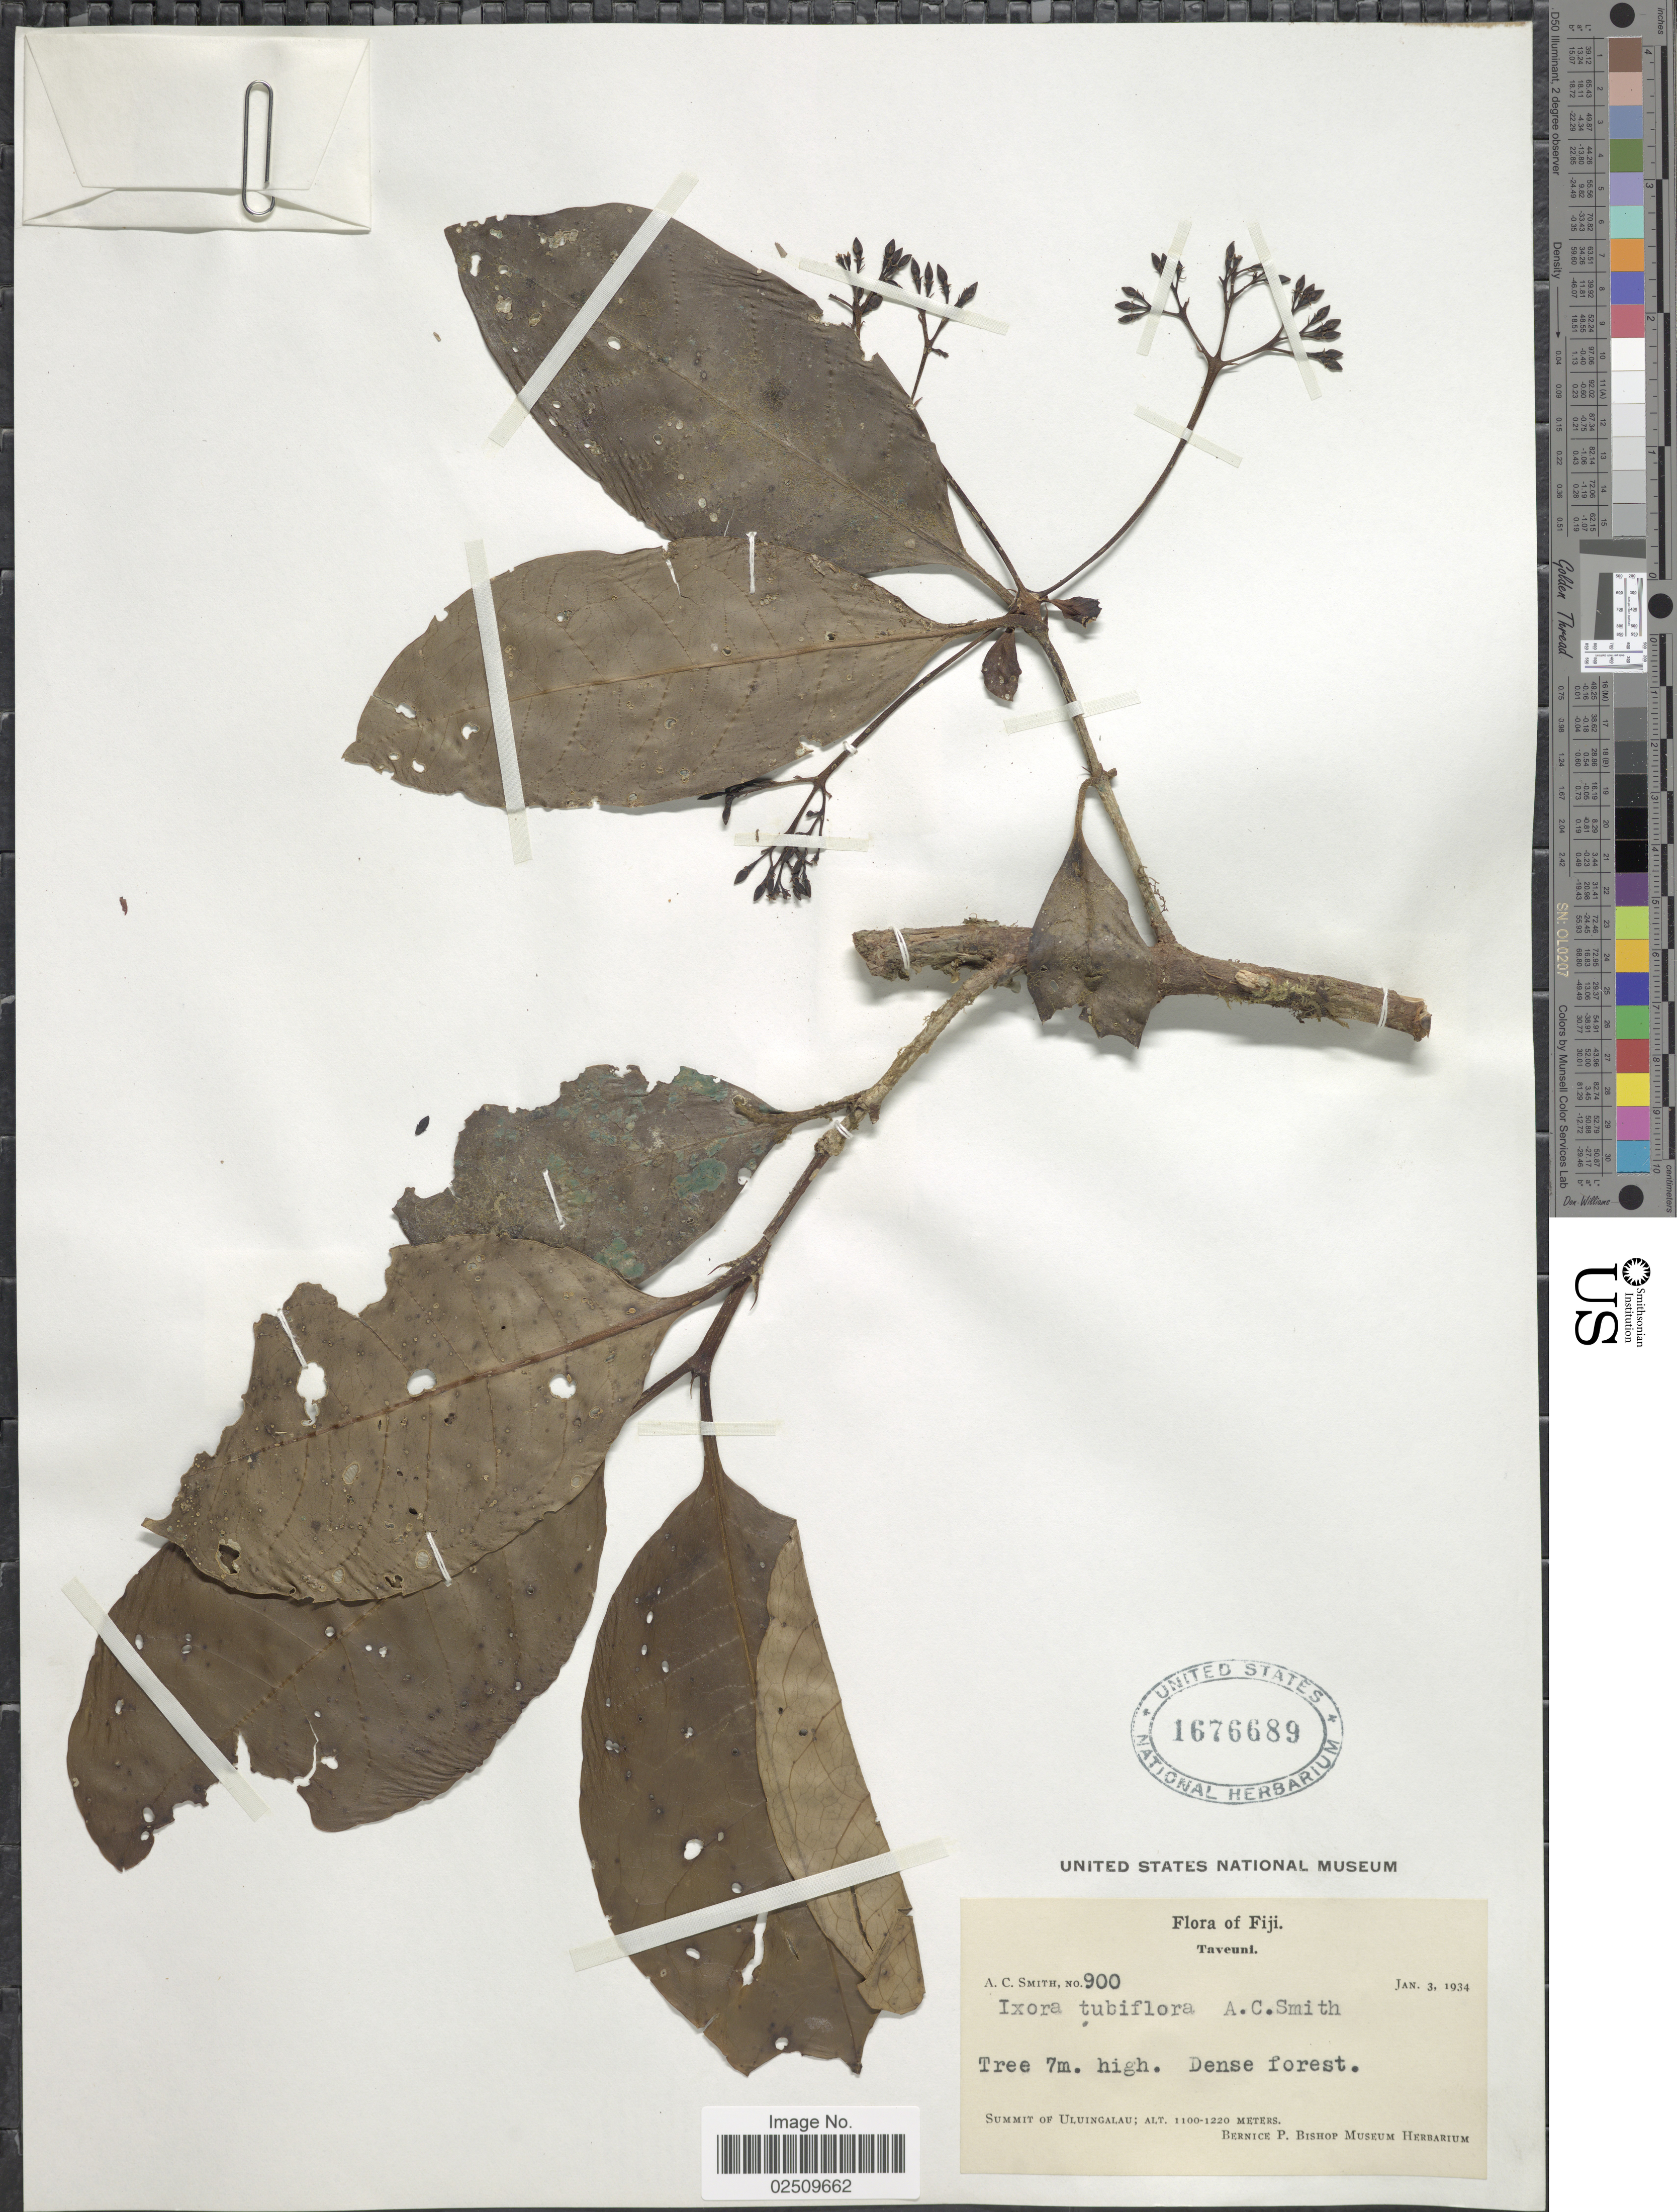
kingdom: Plantae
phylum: Tracheophyta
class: Magnoliopsida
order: Gentianales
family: Rubiaceae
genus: Ixora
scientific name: Ixora tubiflora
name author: A.C. Sm.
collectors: A. C. Smith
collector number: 900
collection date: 1934-01-03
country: Fiji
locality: Taveuni, Dense forest, Summit of Uluingalau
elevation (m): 1100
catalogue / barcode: US 1676689